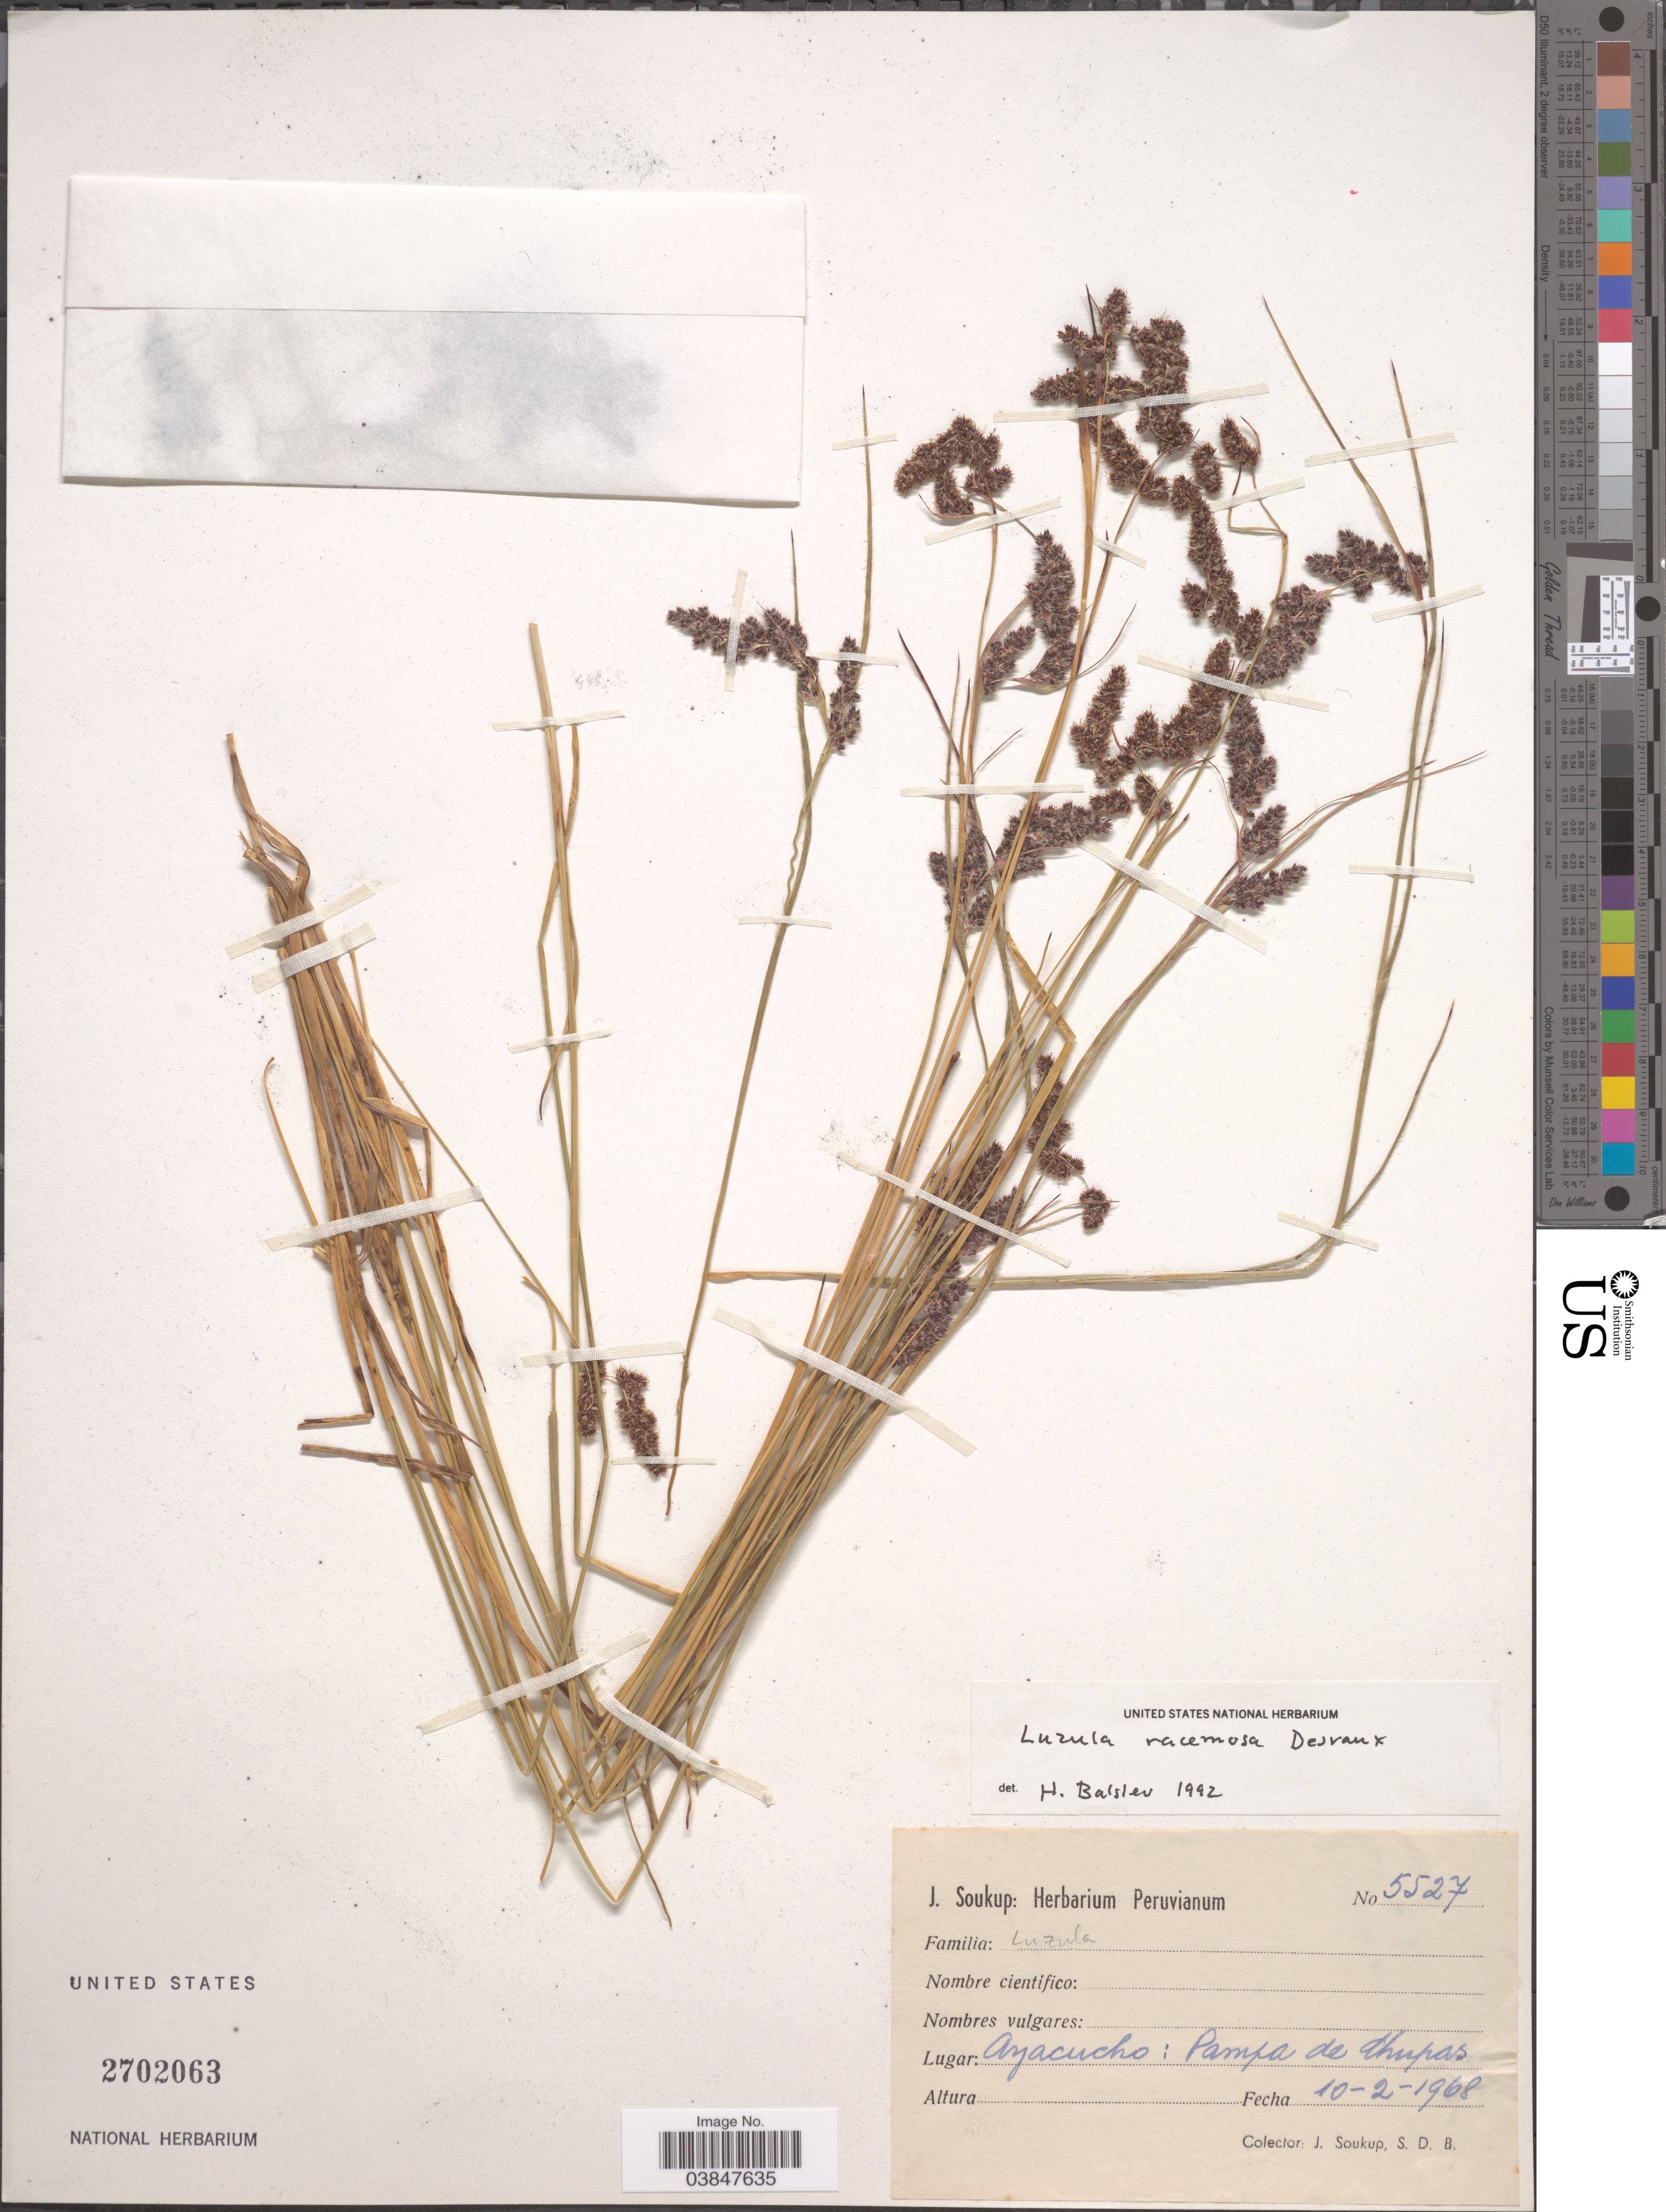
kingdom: Plantae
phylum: Tracheophyta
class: Liliopsida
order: Poales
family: Juncaceae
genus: Luzula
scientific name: Luzula racemosa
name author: Desv.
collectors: J. Soukup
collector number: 5527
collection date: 1968-02-10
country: Peru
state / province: Ayacucho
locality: Pampa de Chupas.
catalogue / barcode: US 2702063